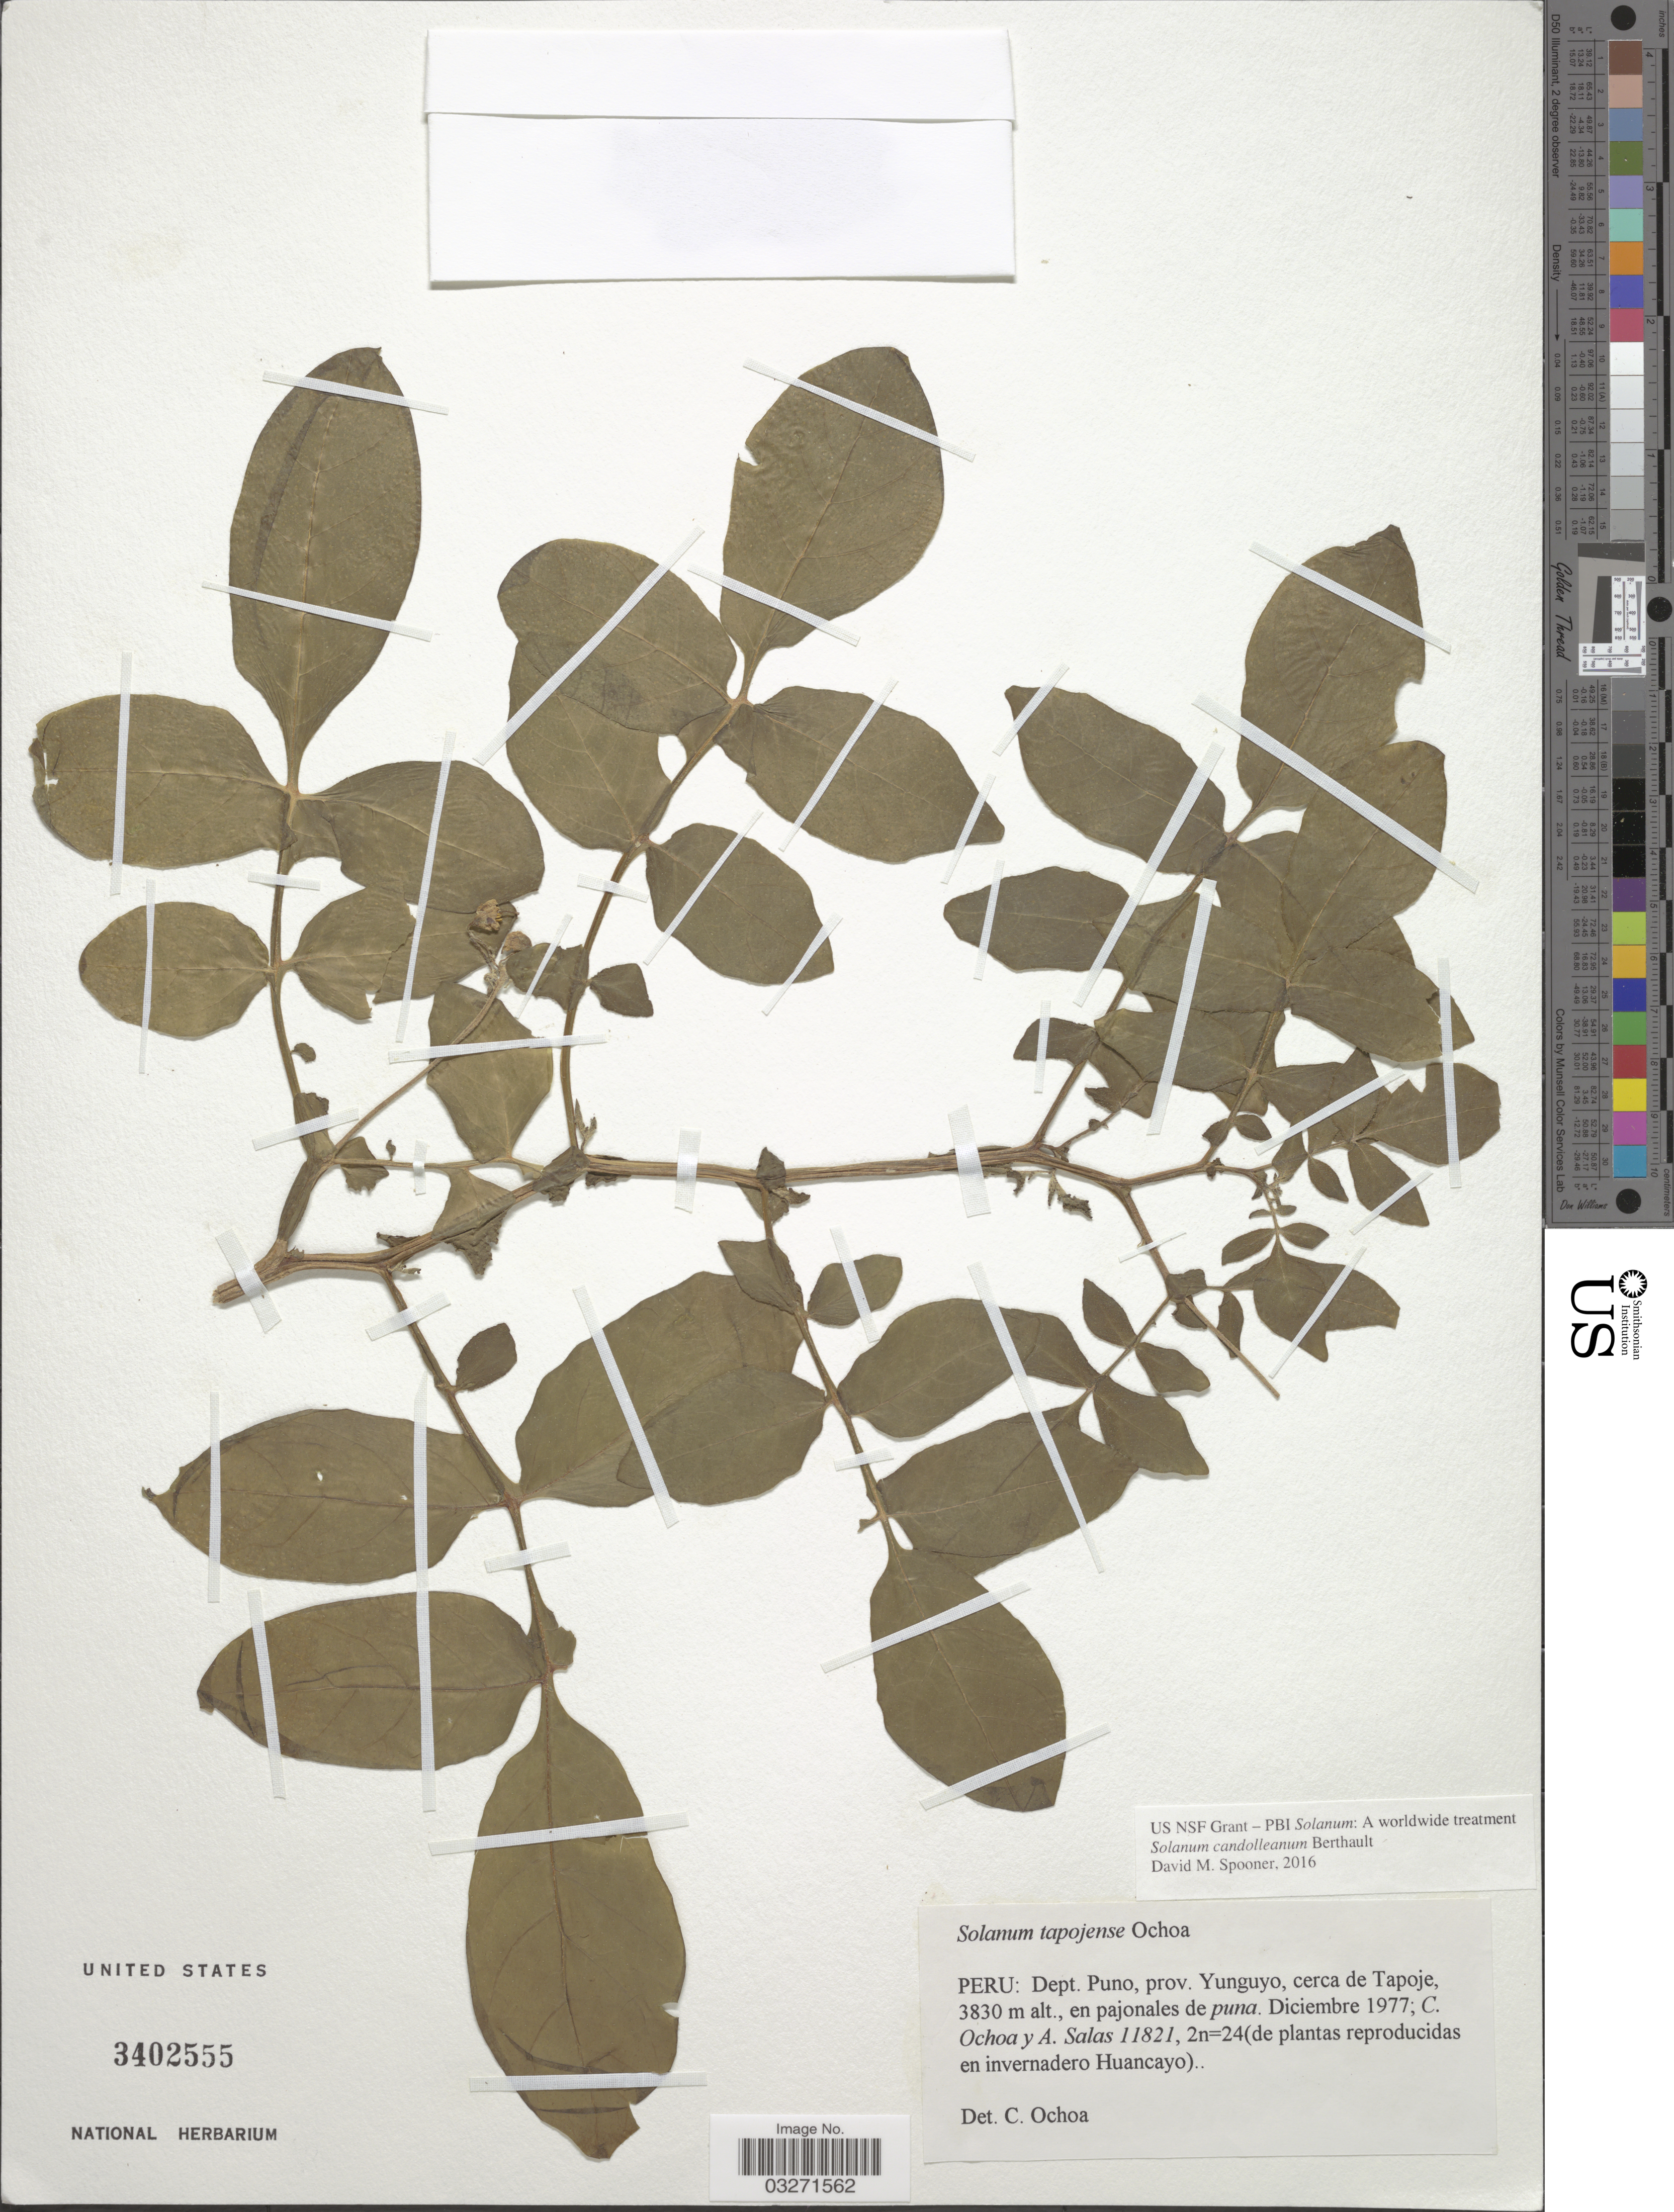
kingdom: Plantae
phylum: Tracheophyta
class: Magnoliopsida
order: Solanales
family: Solanaceae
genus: Solanum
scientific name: Solanum candolleanum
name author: Berthault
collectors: C. Ochoa & A. Salas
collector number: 11821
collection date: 1977-12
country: Peru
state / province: Puno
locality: Dept. Puno, prov. Yunguyo, cerca de Tapoje.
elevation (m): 3830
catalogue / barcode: US 3402555